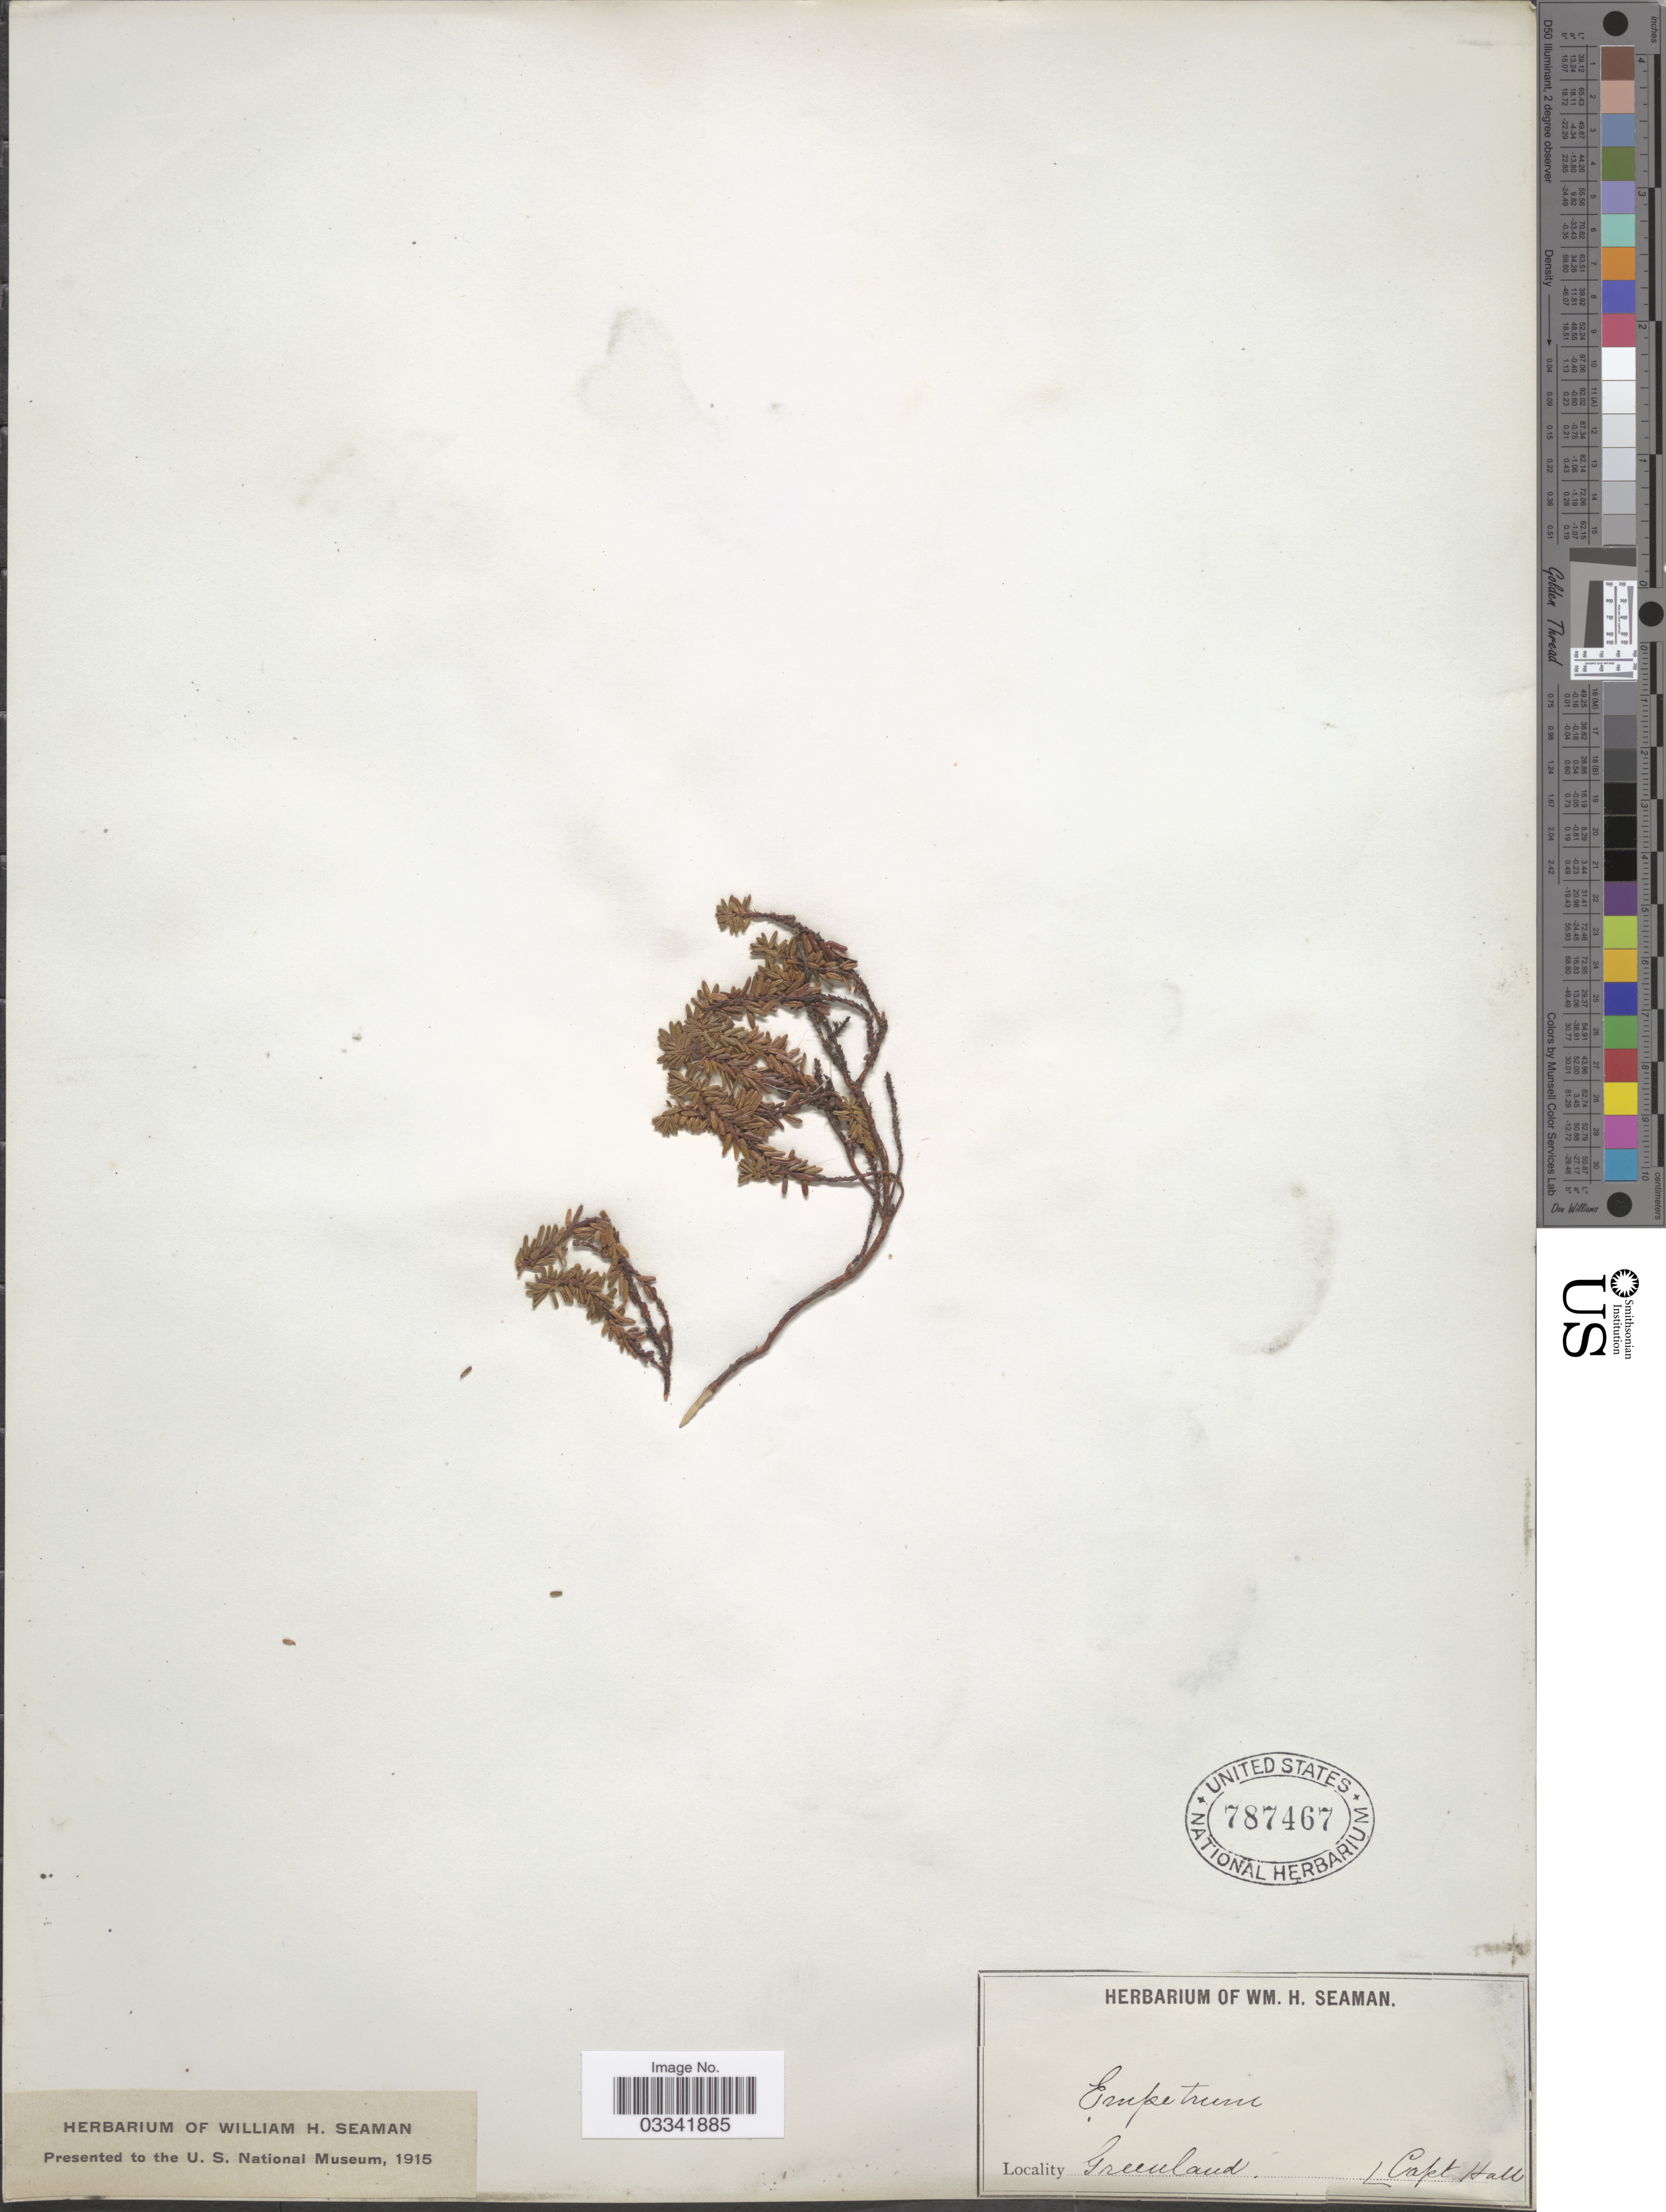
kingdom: Plantae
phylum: Tracheophyta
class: Magnoliopsida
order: Ericales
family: Ericaceae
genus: Empetrum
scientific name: Empetrum nigrum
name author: L.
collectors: -- Hall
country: Greenland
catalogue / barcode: US 787467